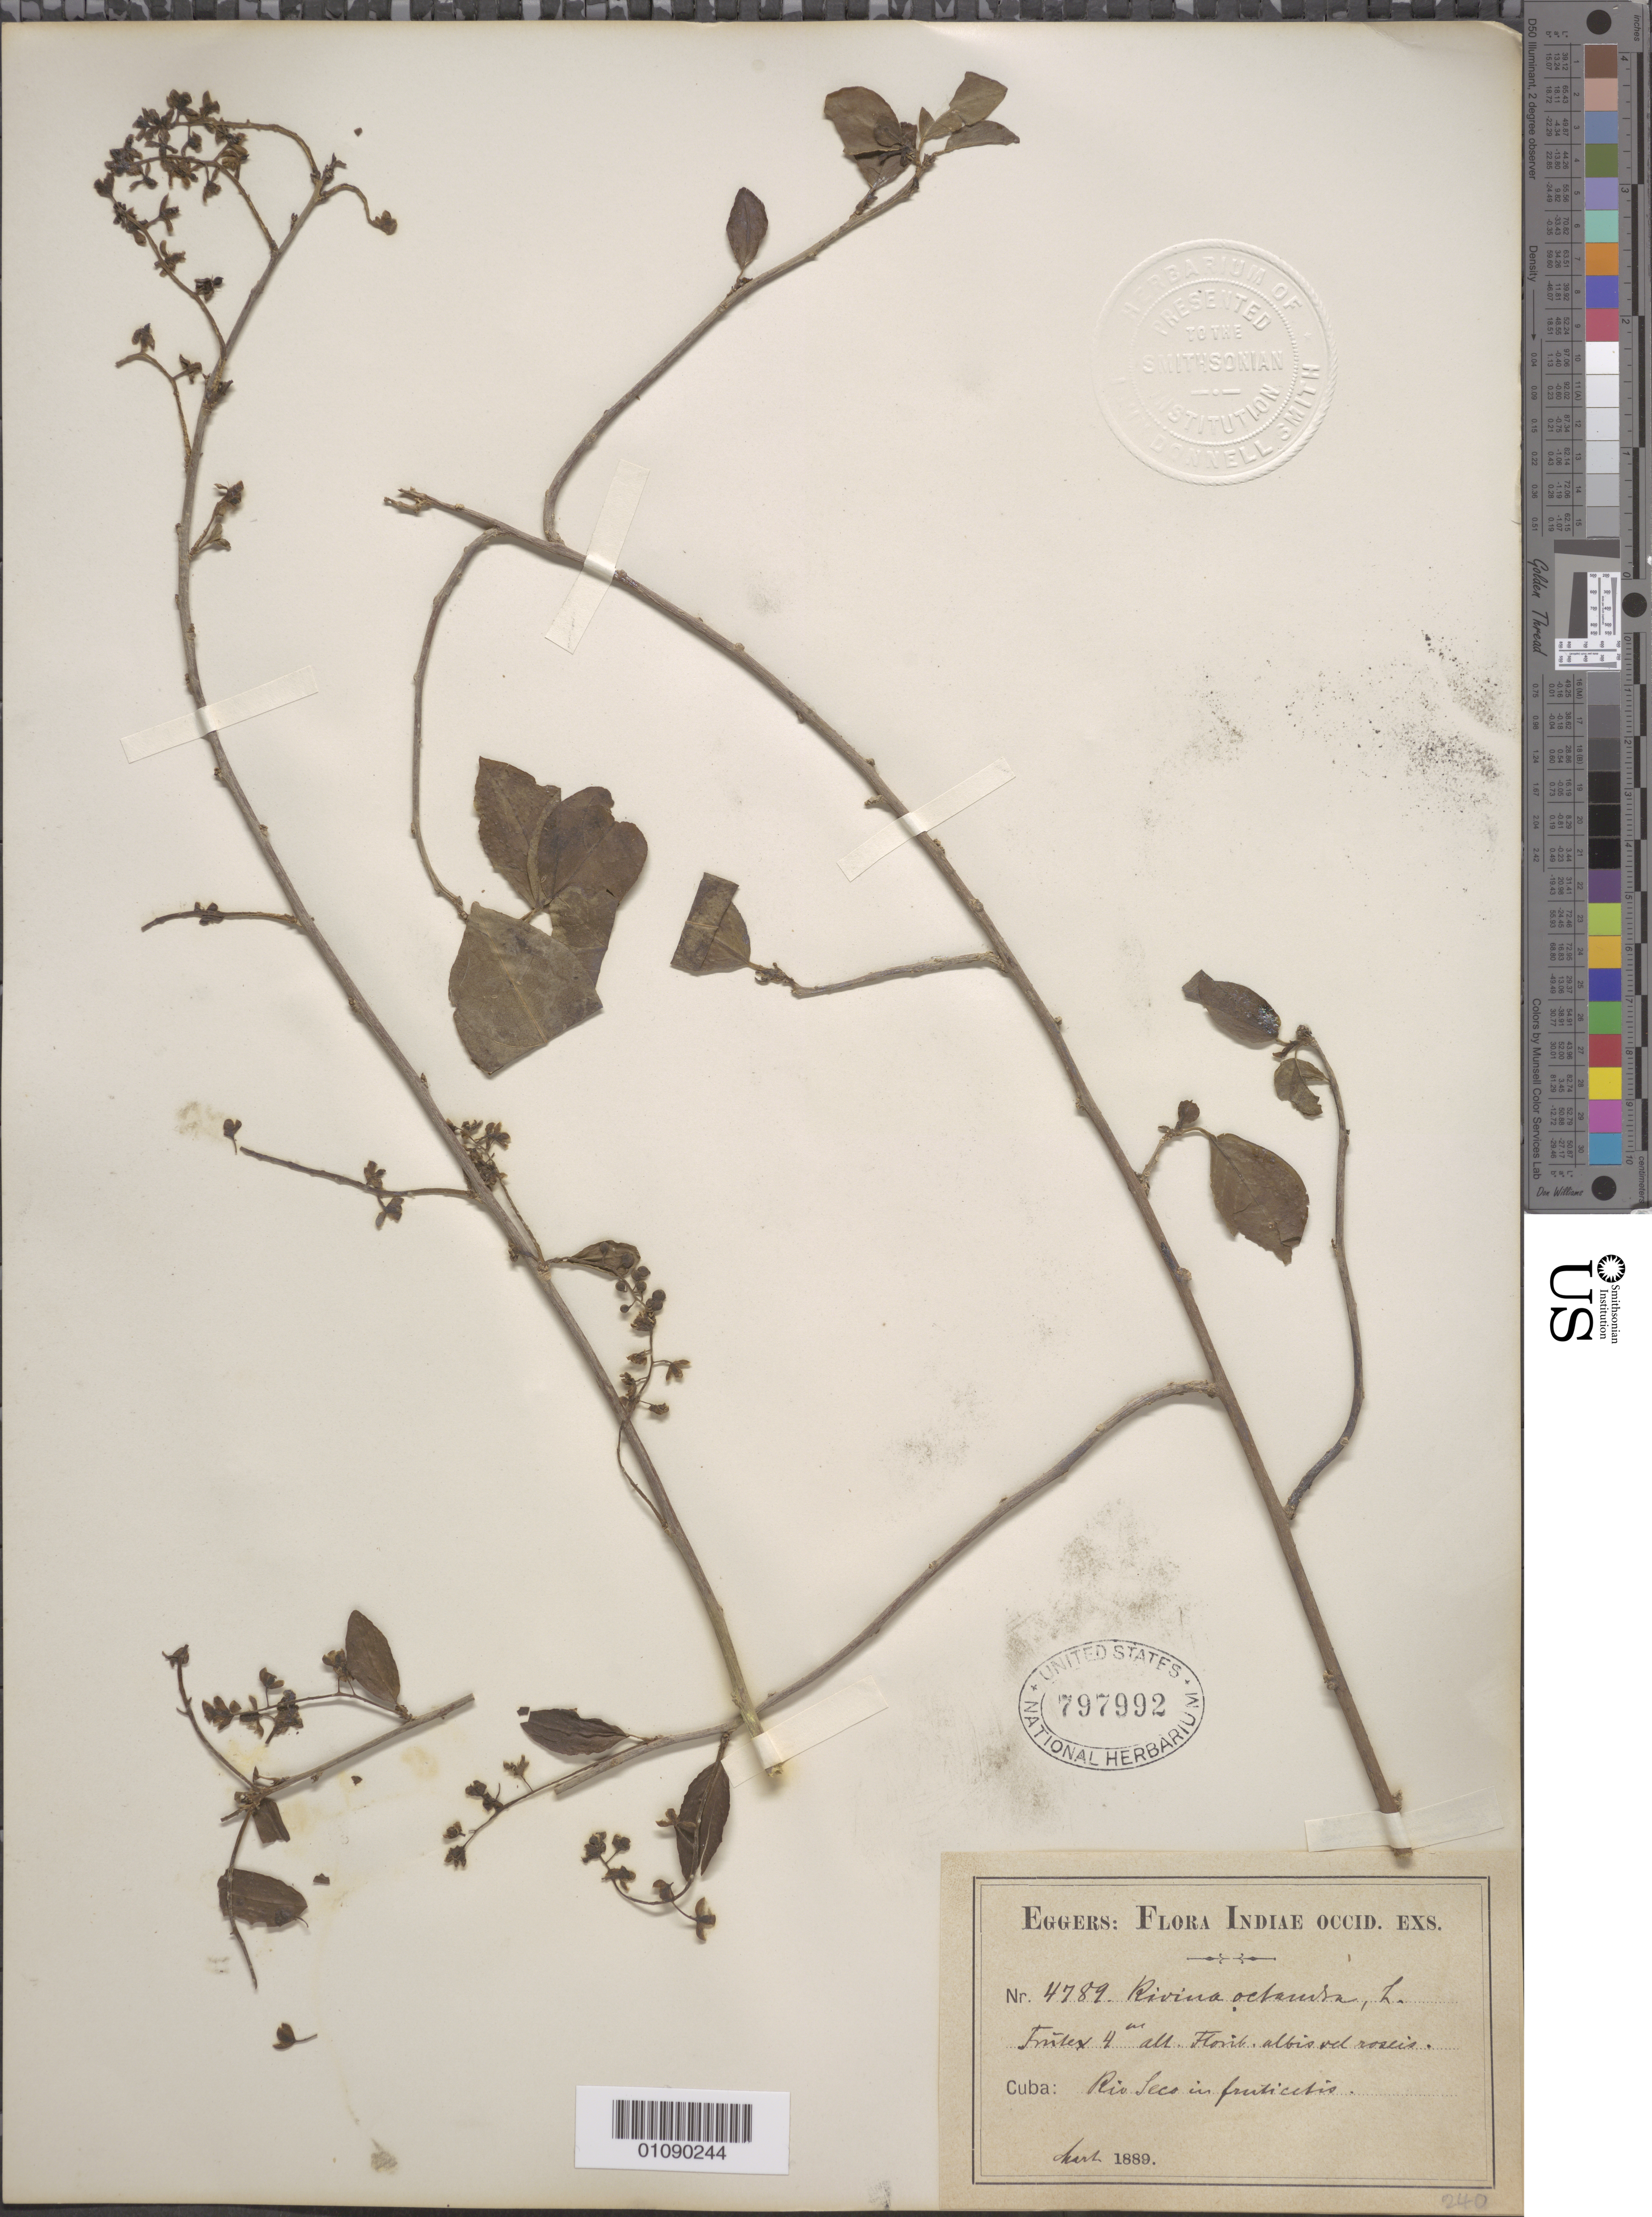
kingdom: Plantae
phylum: Tracheophyta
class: Magnoliopsida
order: Caryophyllales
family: Phytolaccaceae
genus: Trichostigma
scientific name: Trichostigma octandrum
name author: (L.) H. Walter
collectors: H. F. A. von Eggers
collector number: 4789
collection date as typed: Mar 1889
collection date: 1889-03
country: Cuba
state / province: Guantánamo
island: Cuba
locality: Rio Seco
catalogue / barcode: US 797992